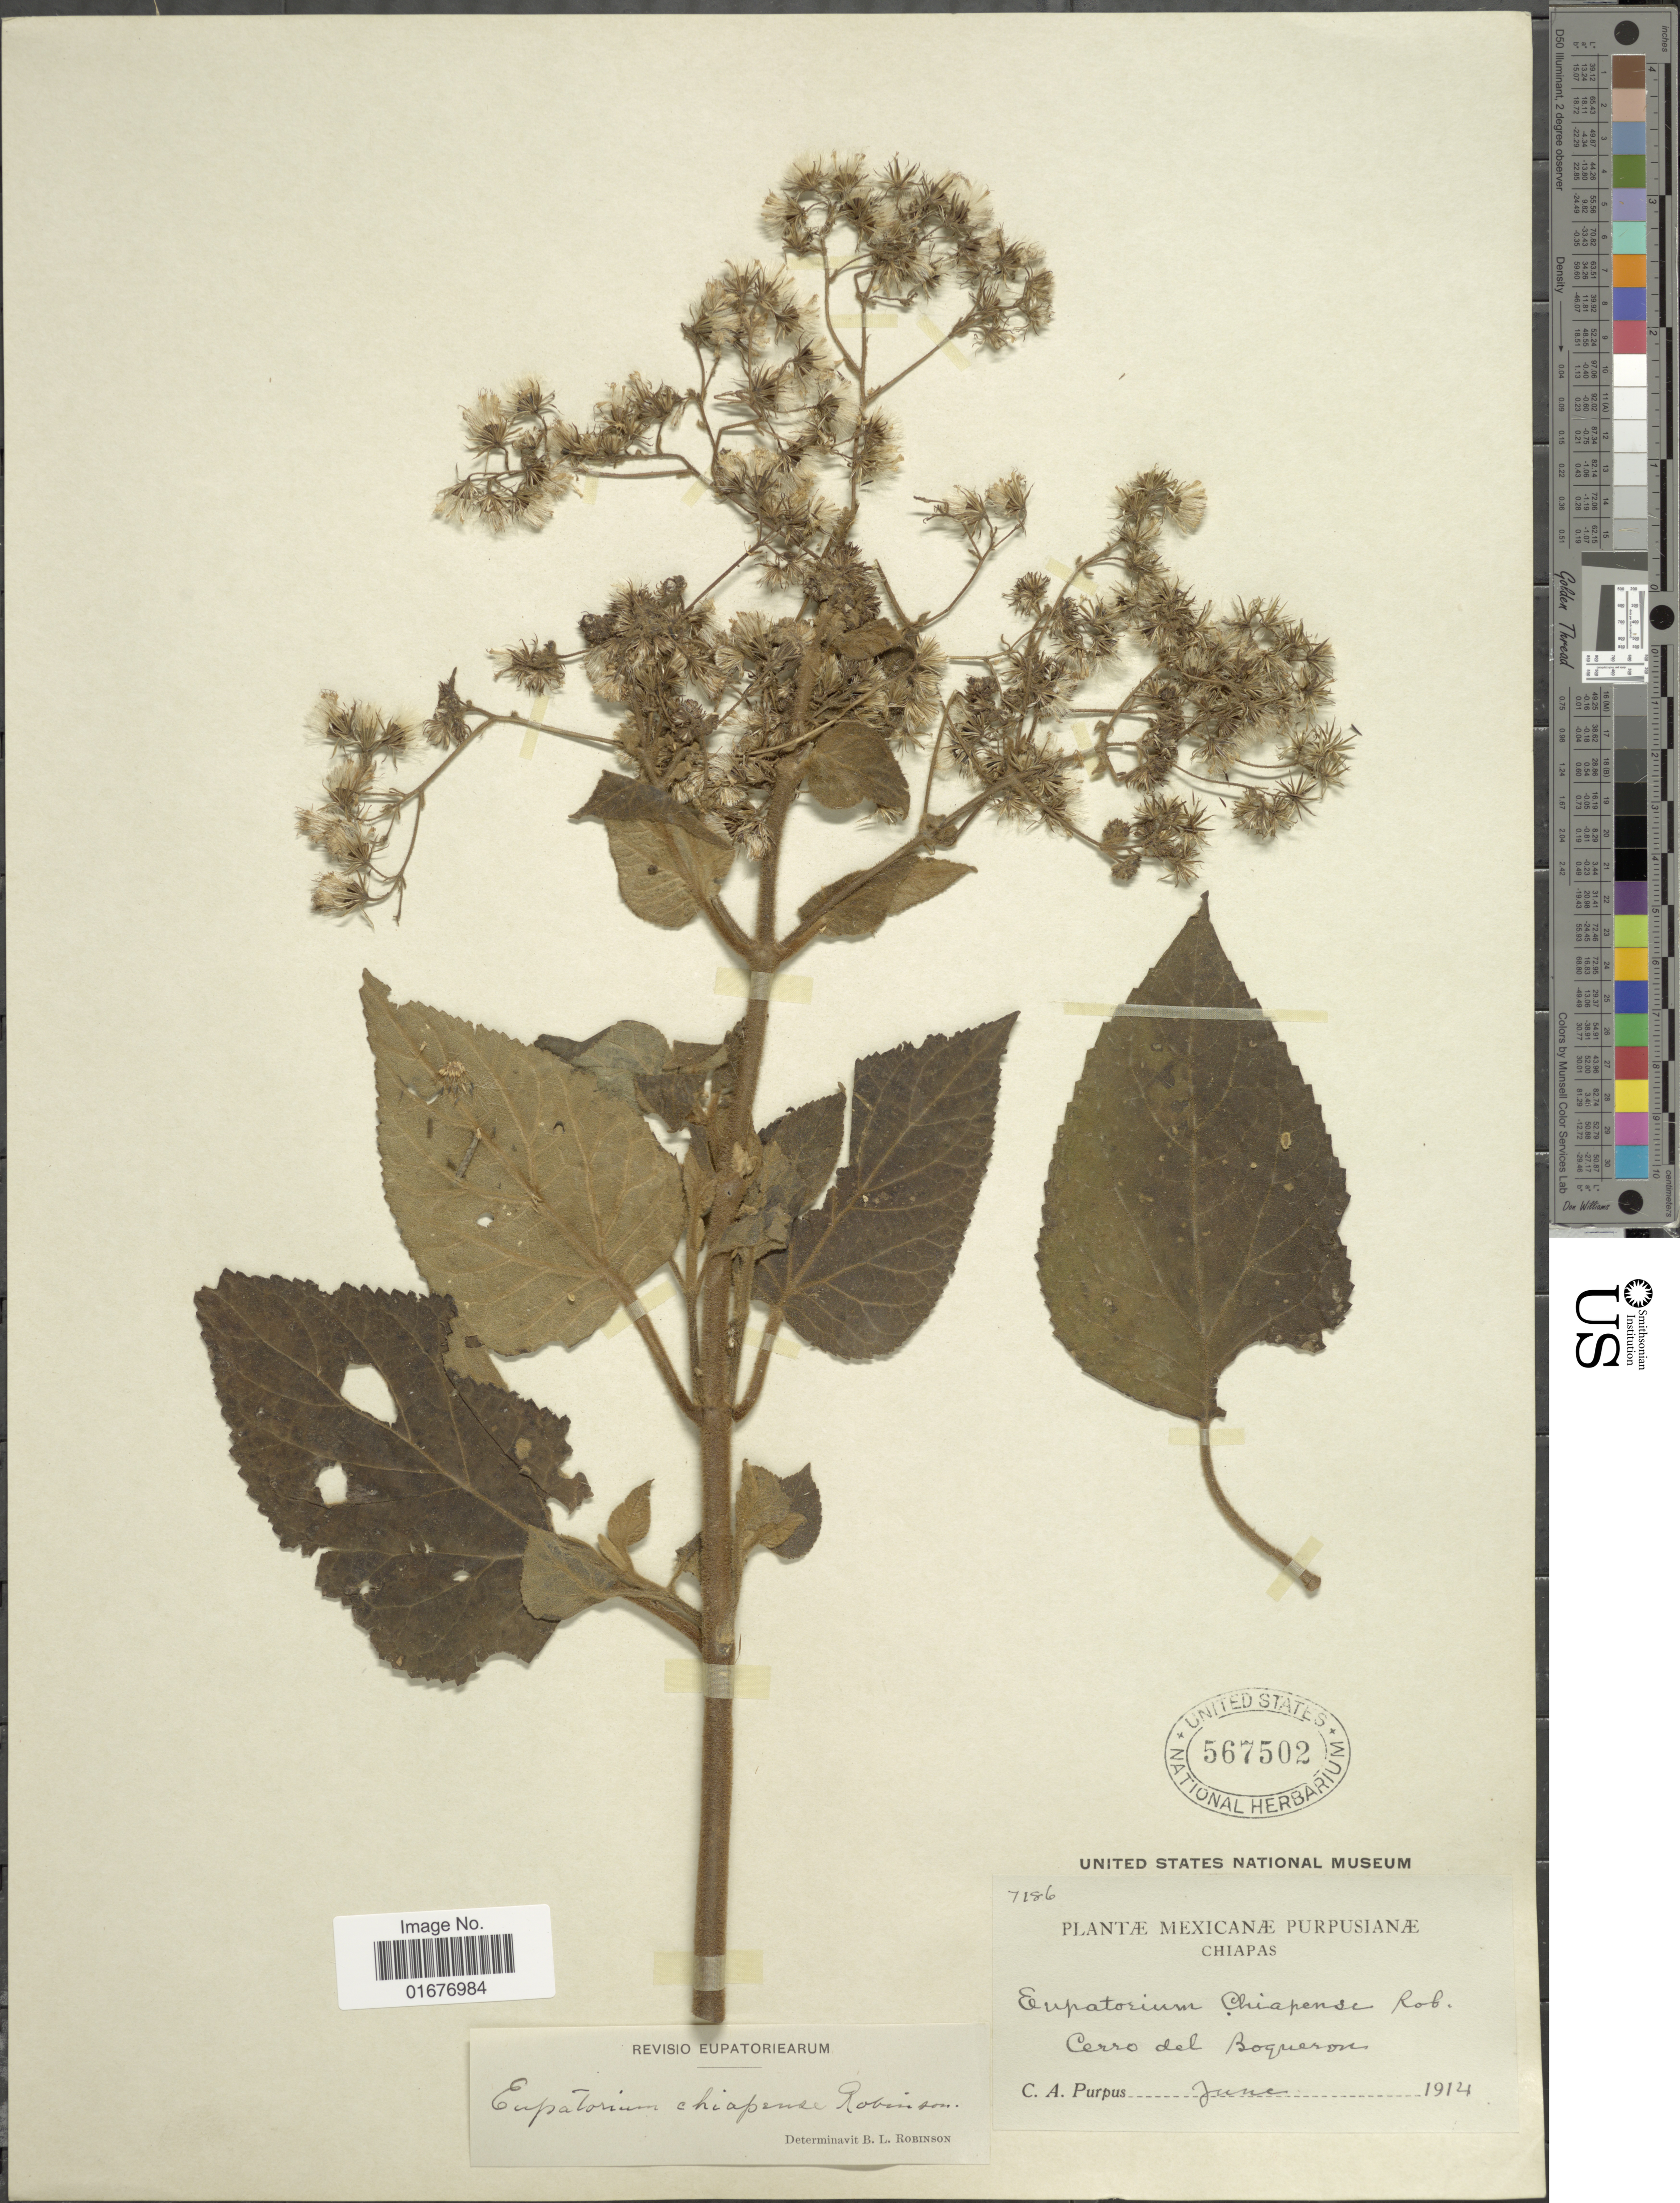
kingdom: Plantae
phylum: Tracheophyta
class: Magnoliopsida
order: Asterales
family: Asteraceae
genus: Ageratina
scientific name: Ageratina vernalis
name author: (Vatke & Kurtz) R.M. King & H. Rob.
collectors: C. A. Purpus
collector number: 7186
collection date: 1914-06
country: Mexico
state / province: Chiapas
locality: Cerro del boqueron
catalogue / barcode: US 567502